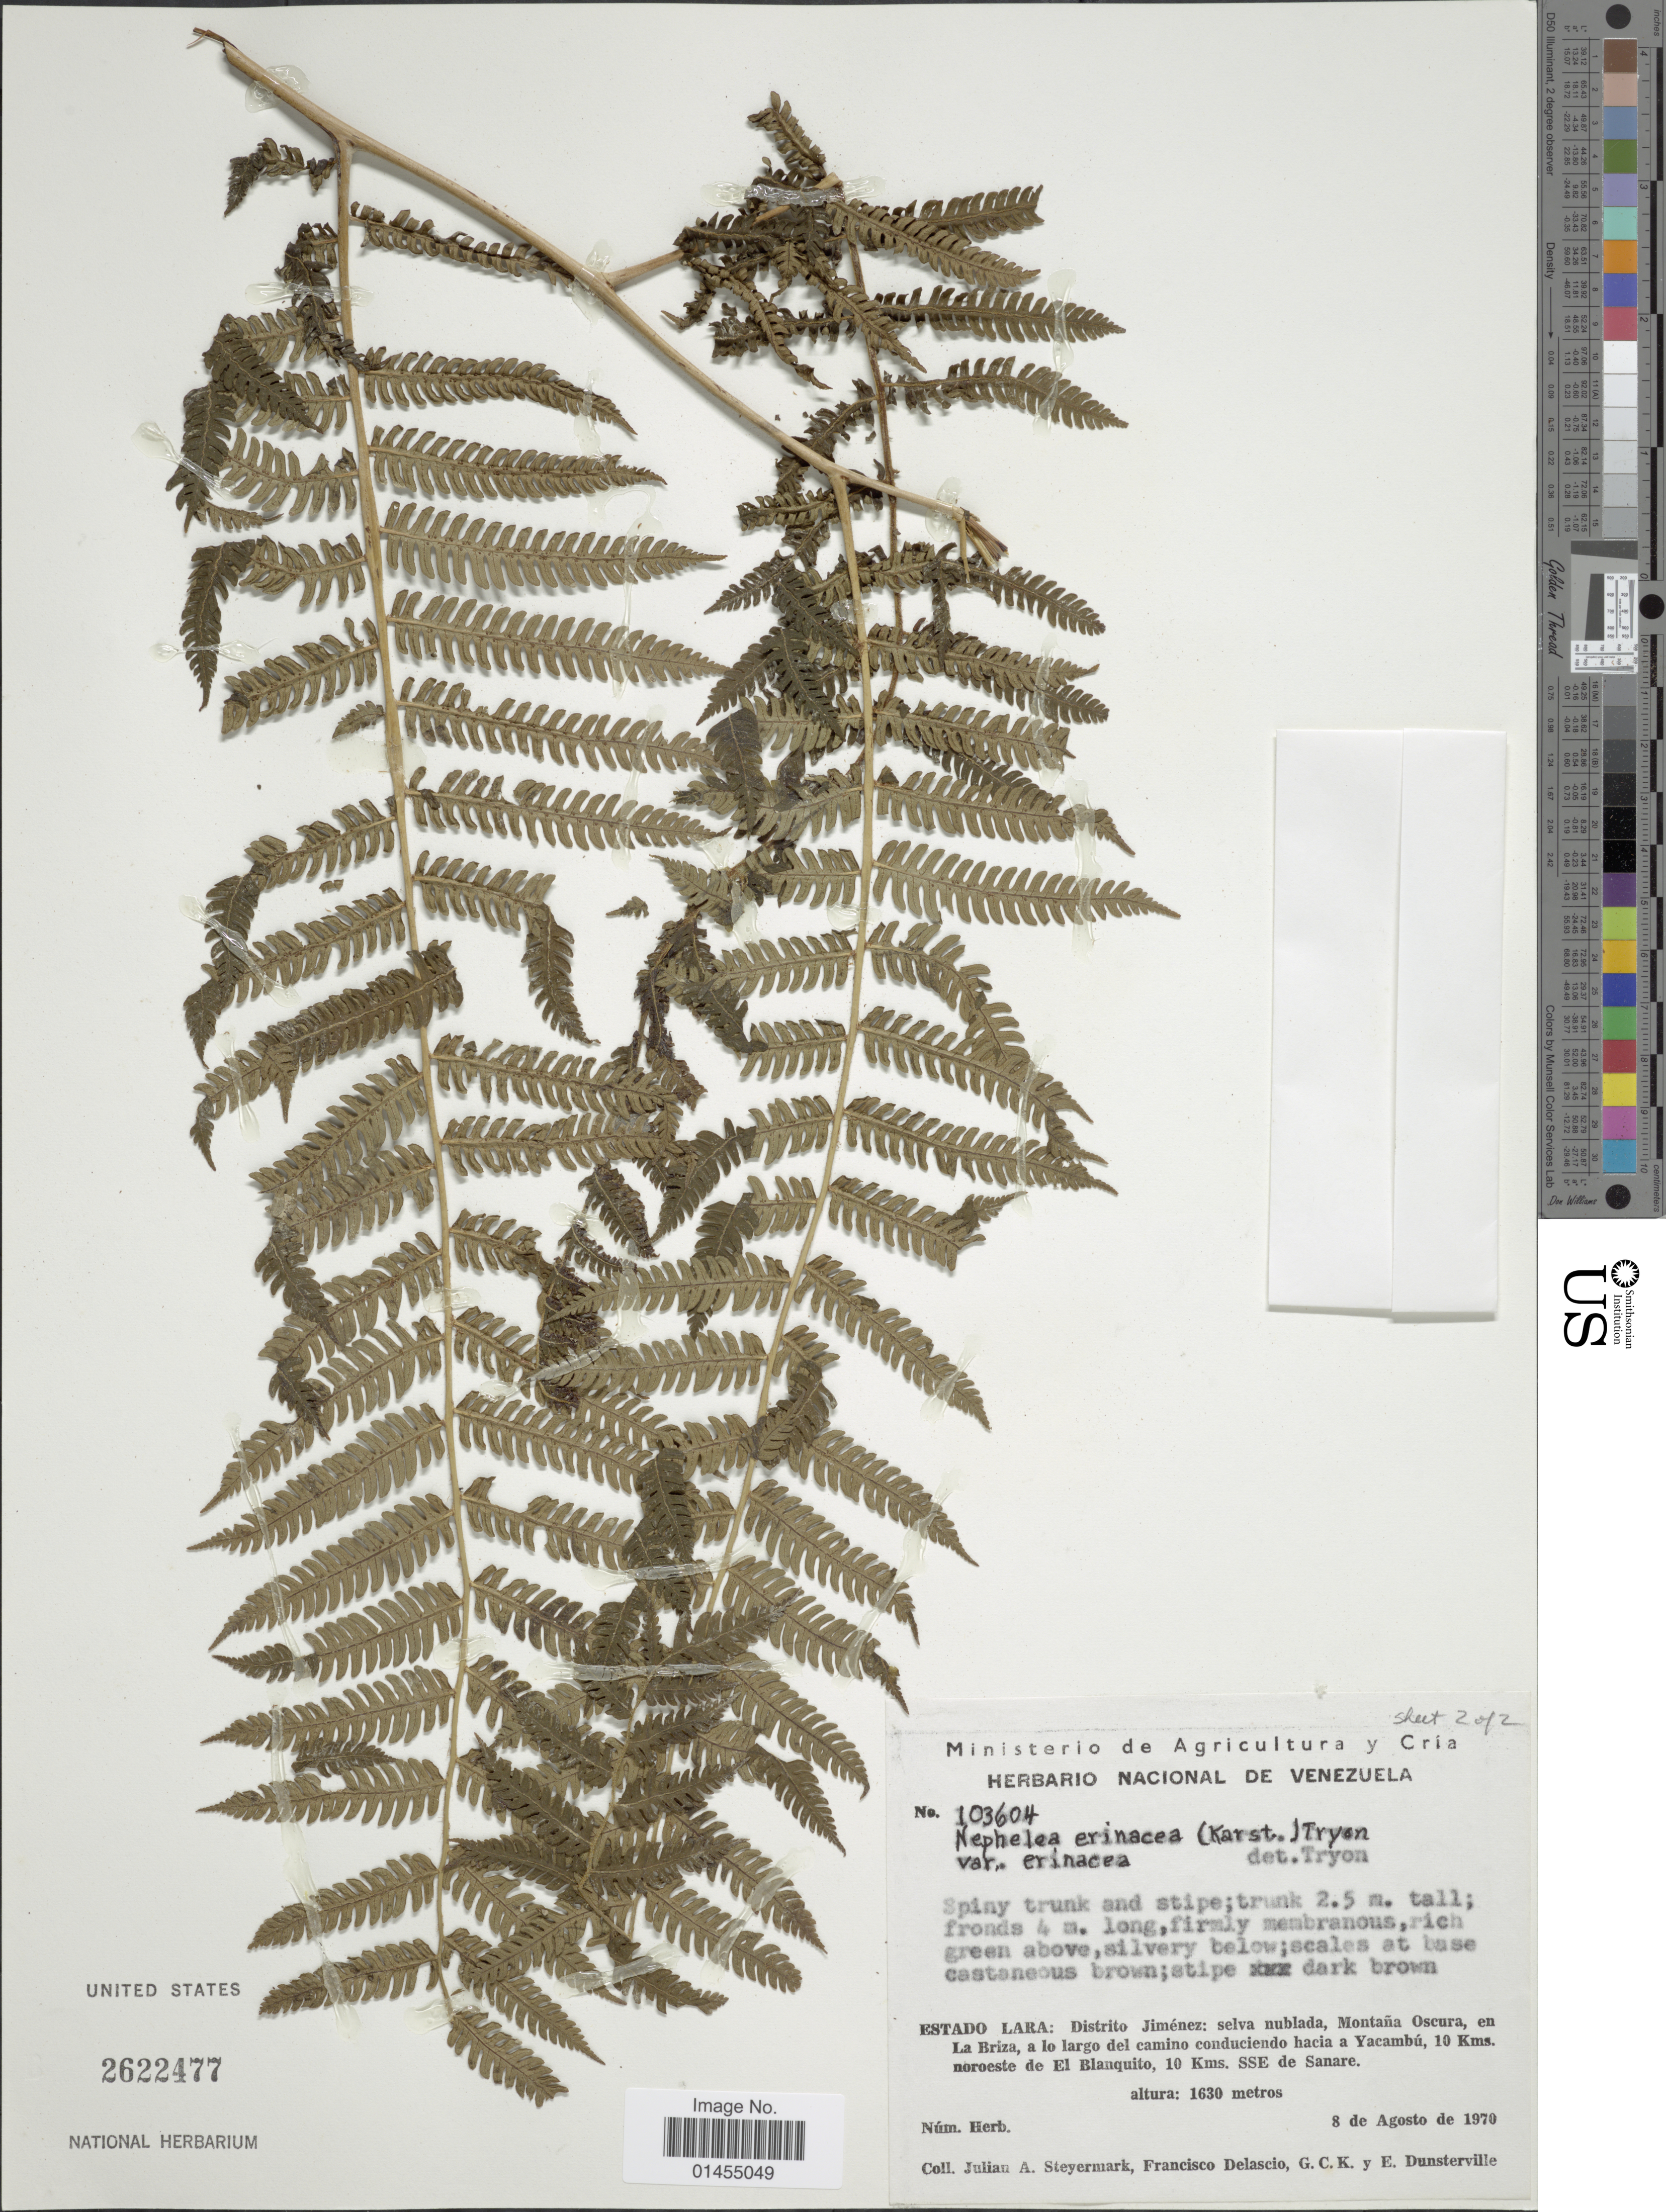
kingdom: Plantae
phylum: Tracheophyta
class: Polypodiopsida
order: Cyatheales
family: Cyatheaceae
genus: Alsophila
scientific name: Alsophila erinacea var. erinacea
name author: (H. Karst.) D.S. Conant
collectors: J. Steyermark, F. Delascio C., G.C.K. & E. Dunsterville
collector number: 103604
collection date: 1970-08-08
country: Venezuela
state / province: Lara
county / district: Jiménez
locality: Distrito Jiménez: selva nublada, Montaña Oscura, en La Briza, a lo largo del camino conduciendo hacia a Yacambú, 10 Kms. noroeste de El Blanquito, 10 Kms. SSE de Sanare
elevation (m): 1630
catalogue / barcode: US 2622477